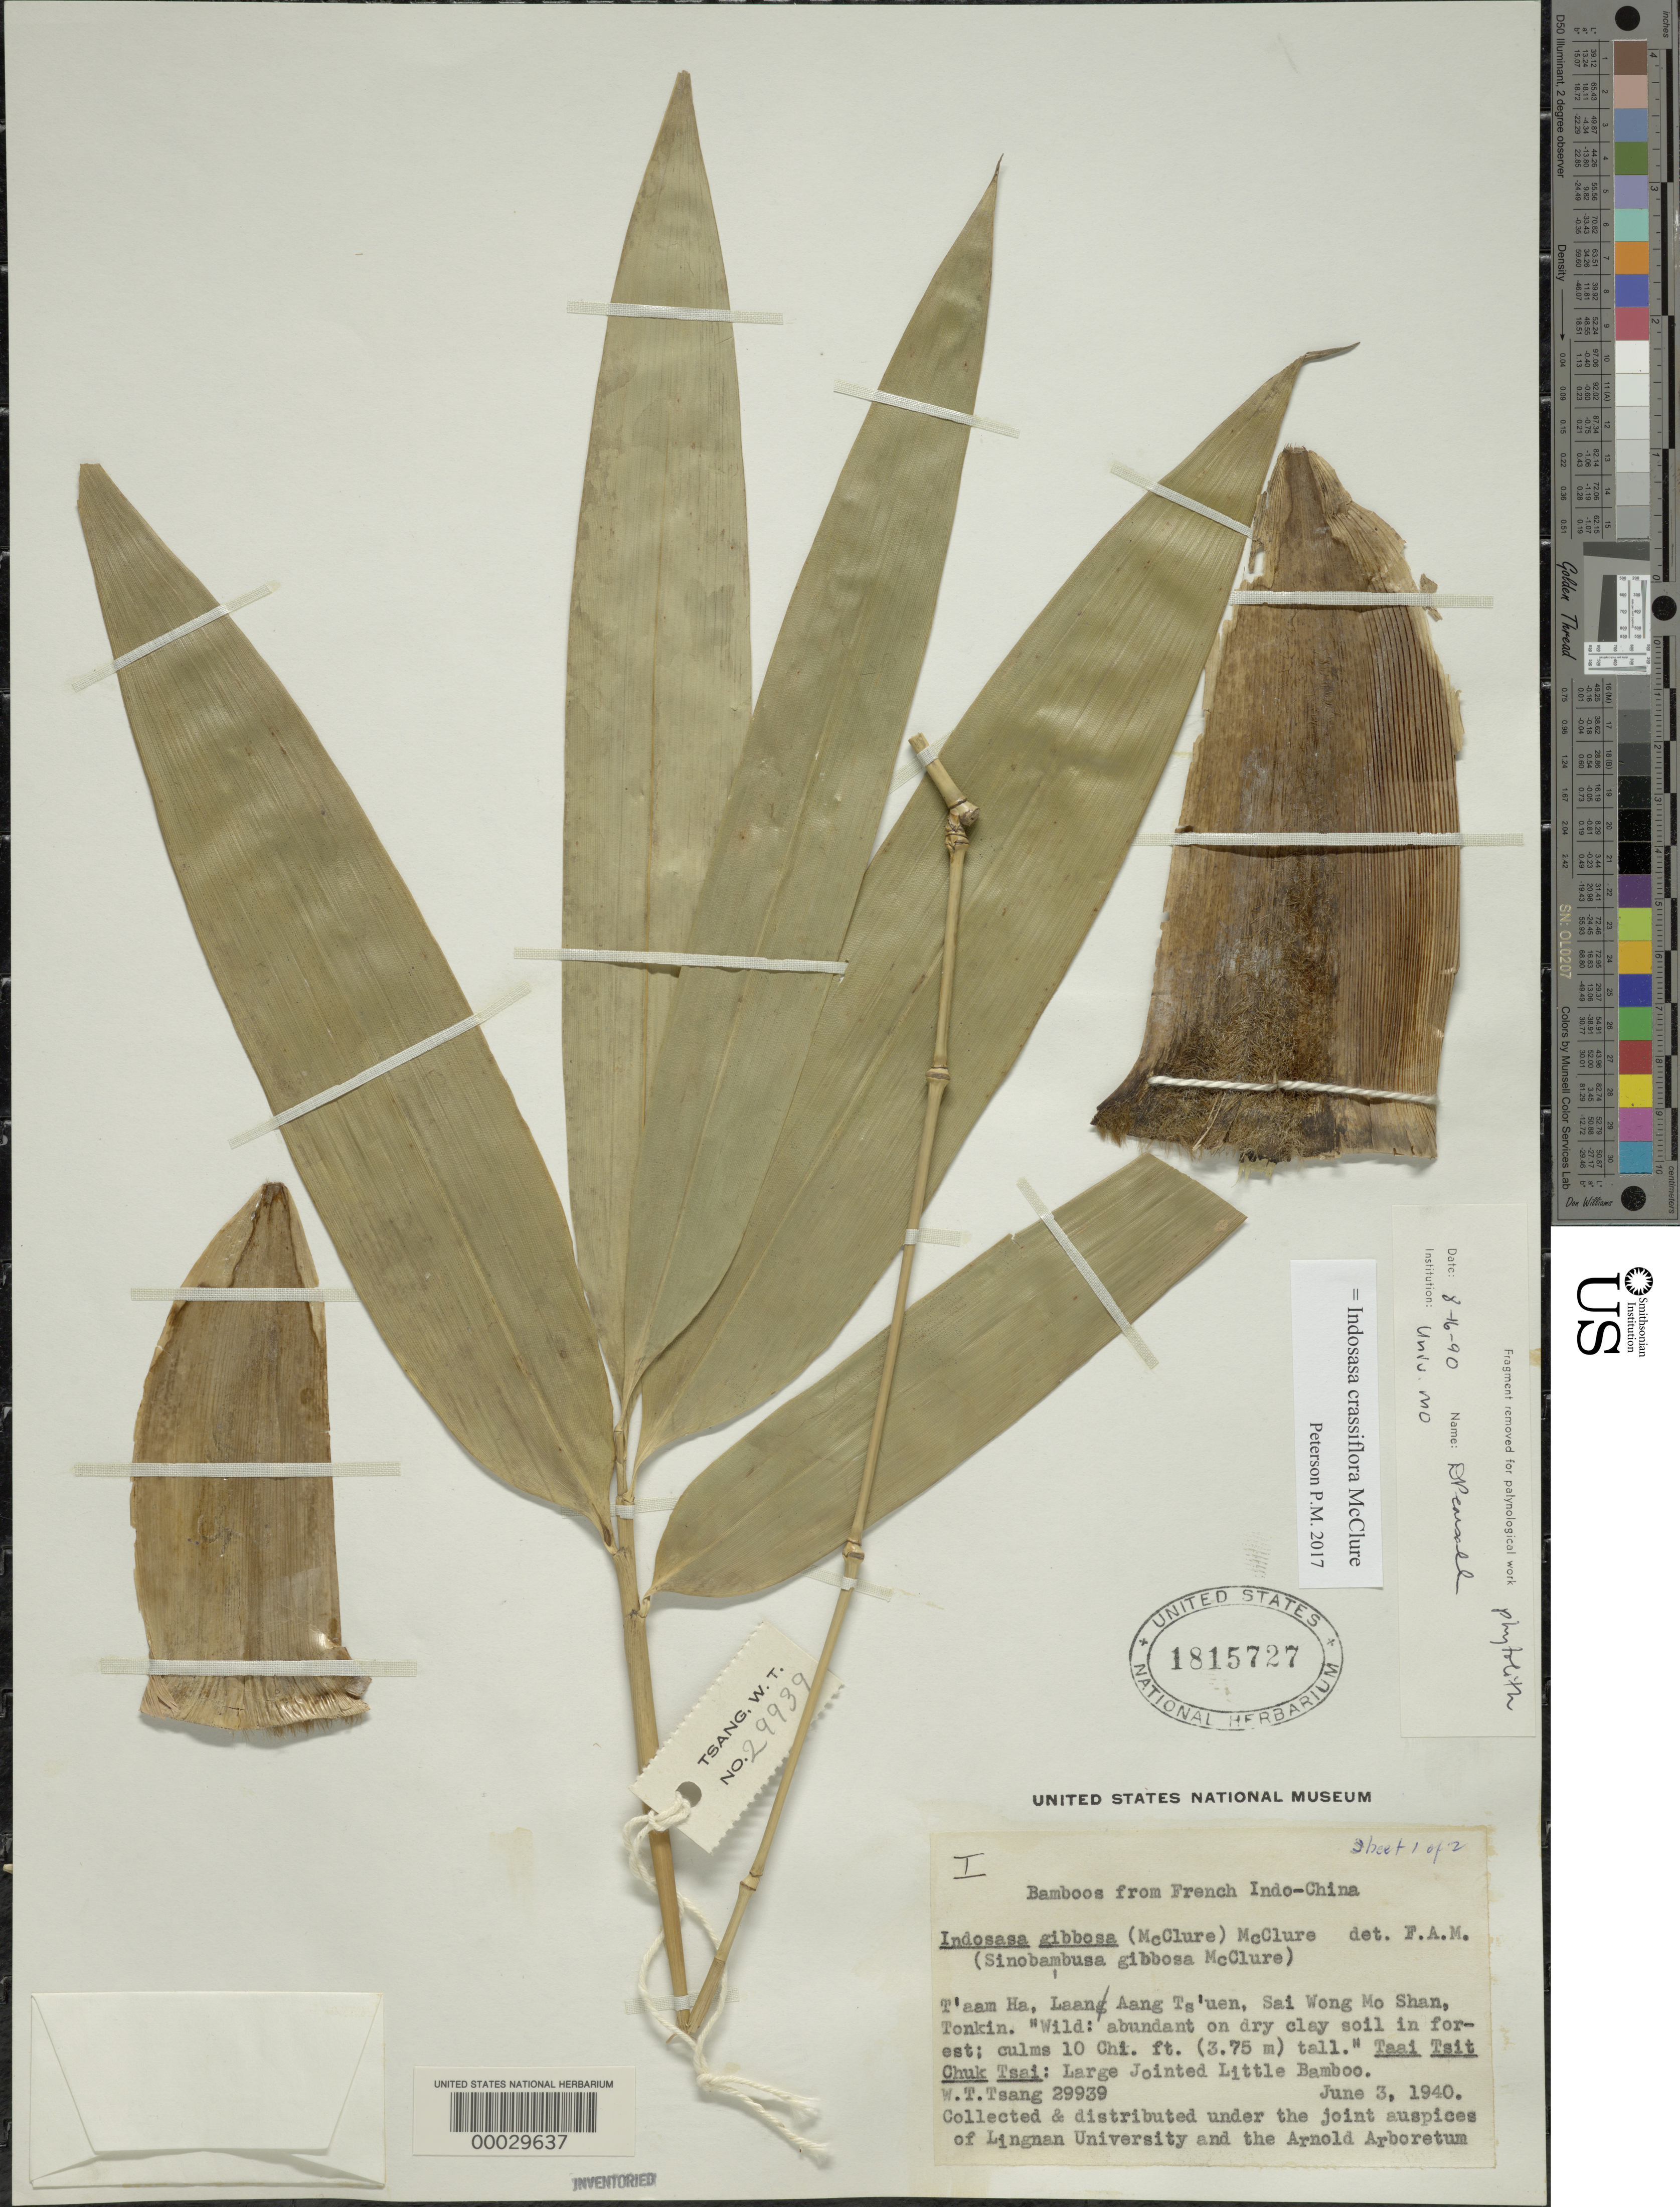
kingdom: Plantae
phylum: Tracheophyta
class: Liliopsida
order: Poales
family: Poaceae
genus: Indosasa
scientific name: Indosasa crassiflora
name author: McClure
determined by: Poaceae Reorganization Project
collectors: W. T. Tsang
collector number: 29939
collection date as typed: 03 Jun 1940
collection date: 1940-06-03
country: Vietnam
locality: Tonkin, t'aan ha, laang ang ts'uen, sai wong mo shan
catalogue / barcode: US 1815727